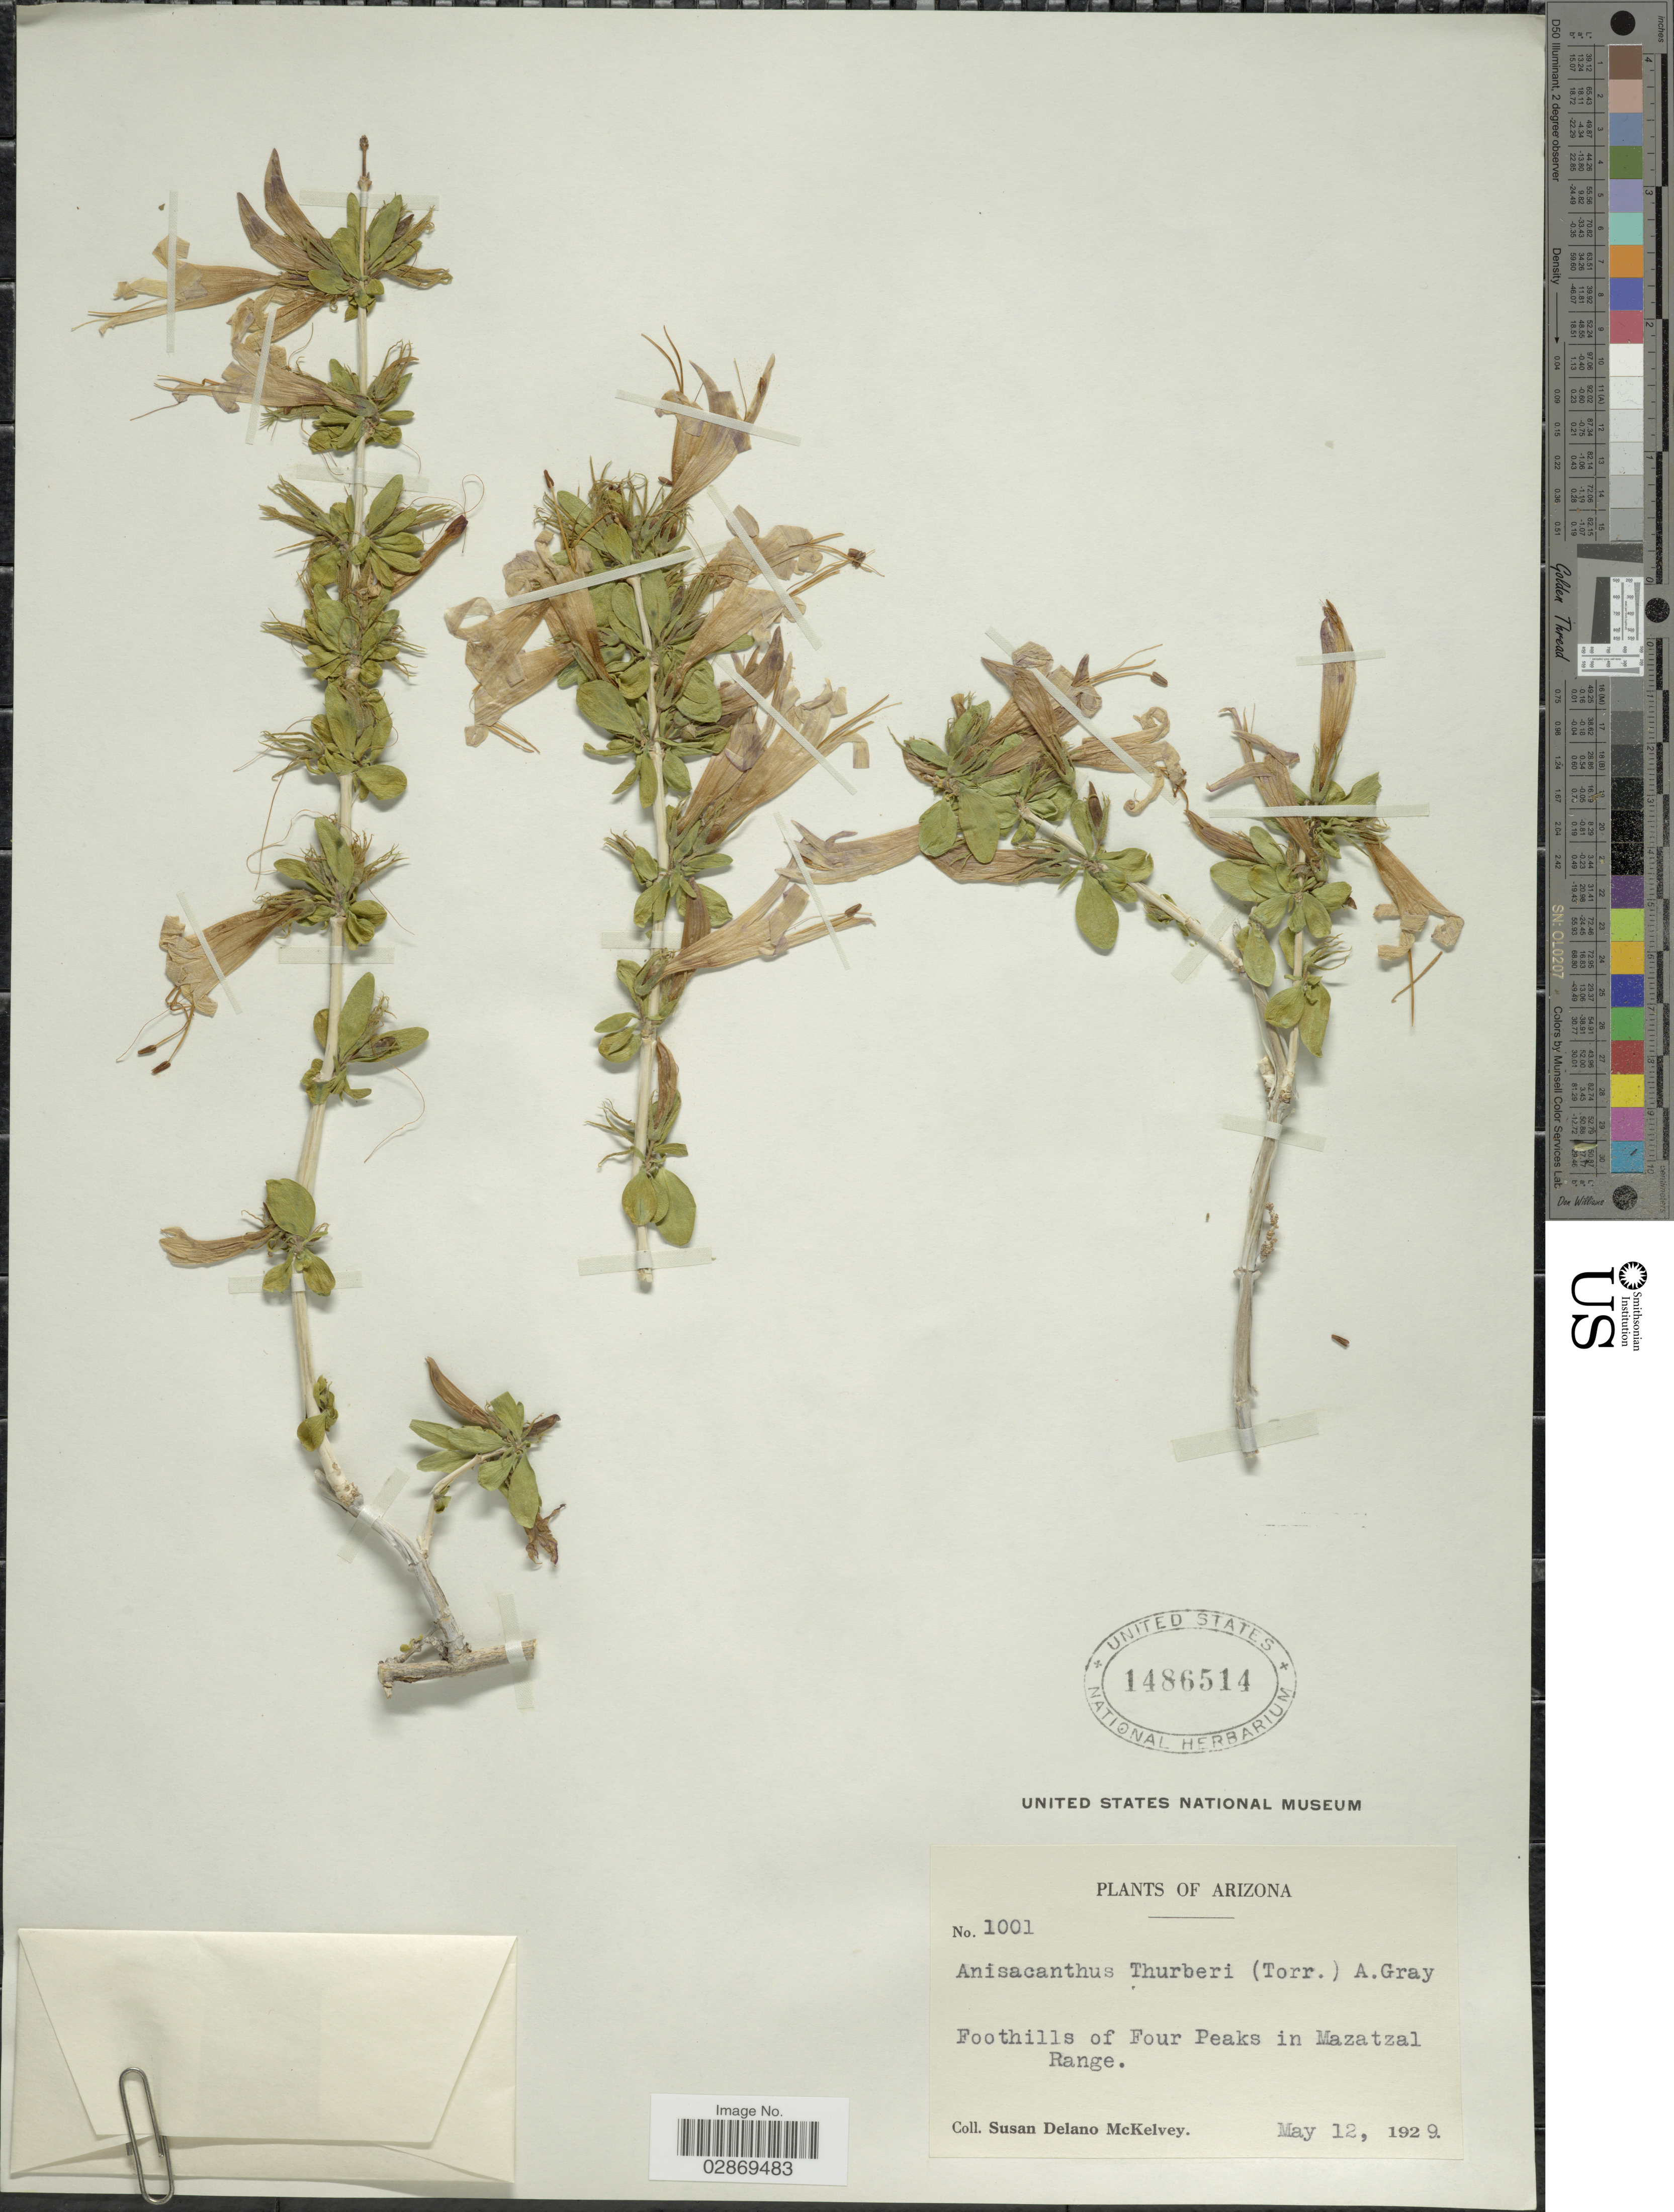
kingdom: Plantae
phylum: Tracheophyta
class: Magnoliopsida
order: Lamiales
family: Acanthaceae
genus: Anisacanthus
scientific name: Anisacanthus thurberi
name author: (Torr.) A. Gray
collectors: S. A. McKelvey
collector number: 1001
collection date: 1929-05-12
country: United States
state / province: Arizona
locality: Foothills of Four Peaks in Mazatlan Range.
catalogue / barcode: US 1486514